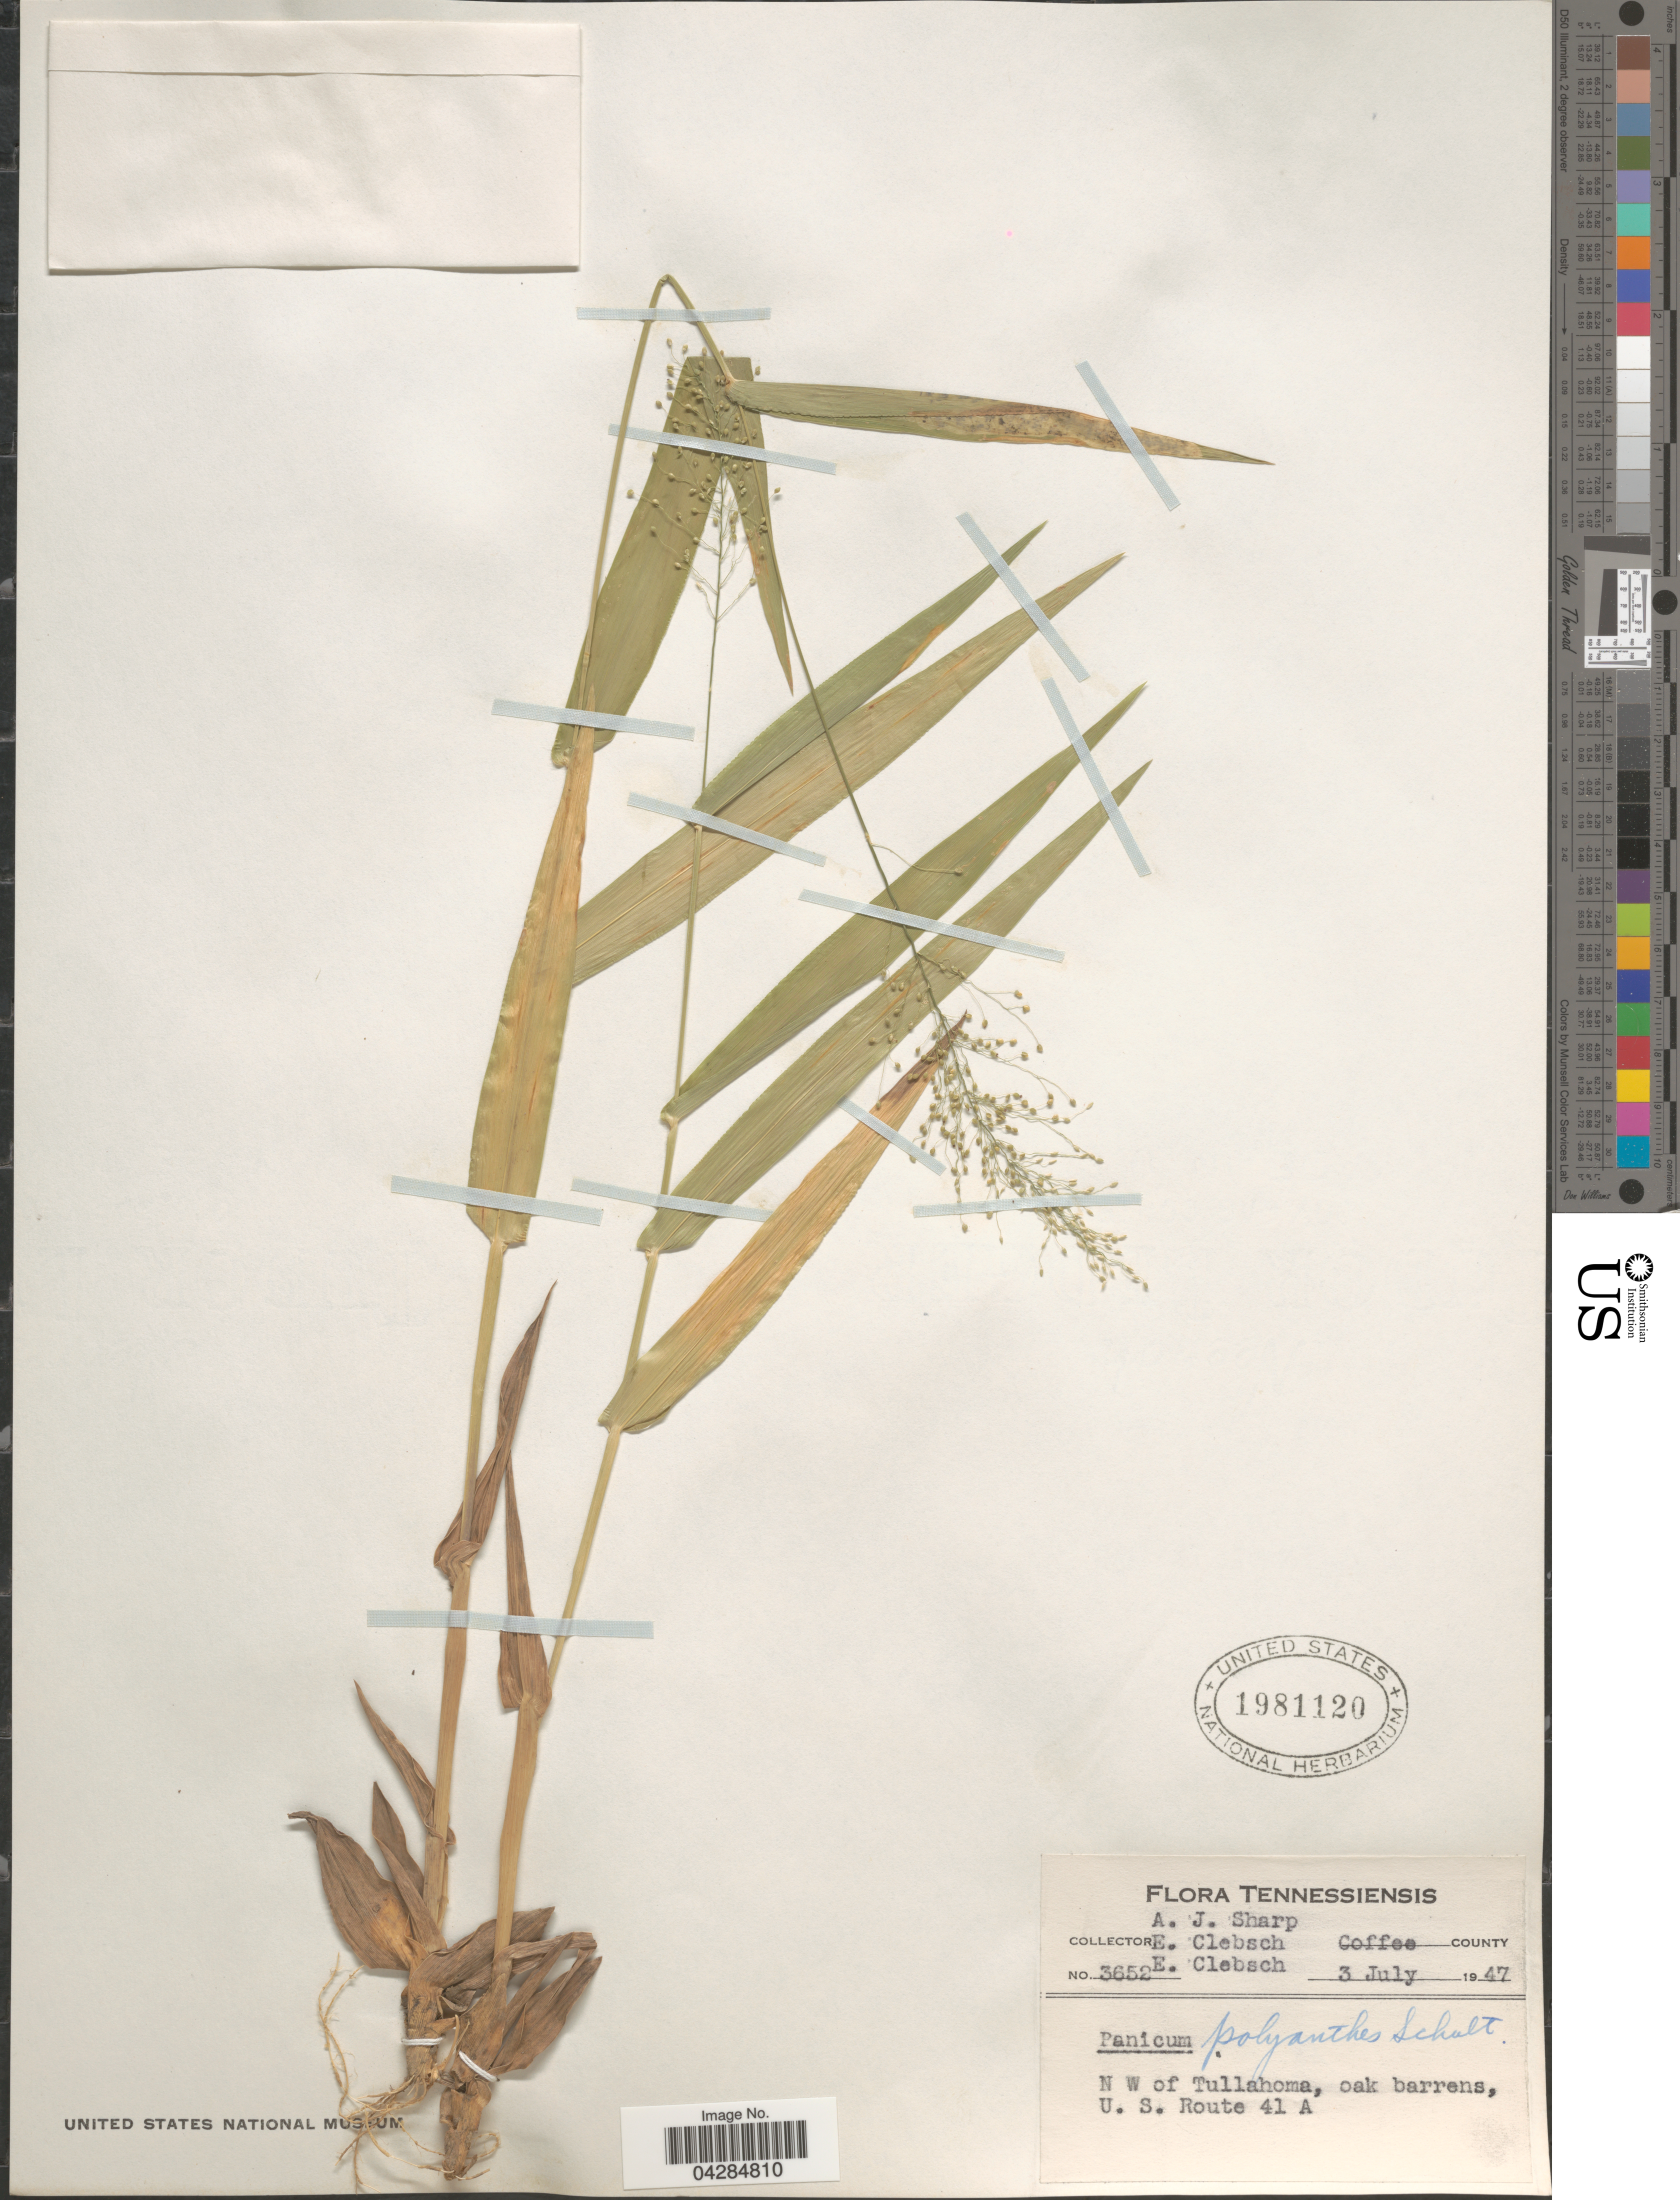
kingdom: Plantae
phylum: Tracheophyta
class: Liliopsida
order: Poales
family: Poaceae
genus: Dichanthelium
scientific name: Dichanthelium polyanthes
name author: (Schult.) Mohlenbr.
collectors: A. J. Sharp, E. Clebsch & E. Clebsch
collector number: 3652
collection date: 1947-07-03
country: United States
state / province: Tennessee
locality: Coffee County. N W of Tullahoma, oak barrens, U. S. Route 41 A.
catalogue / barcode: US 1981120